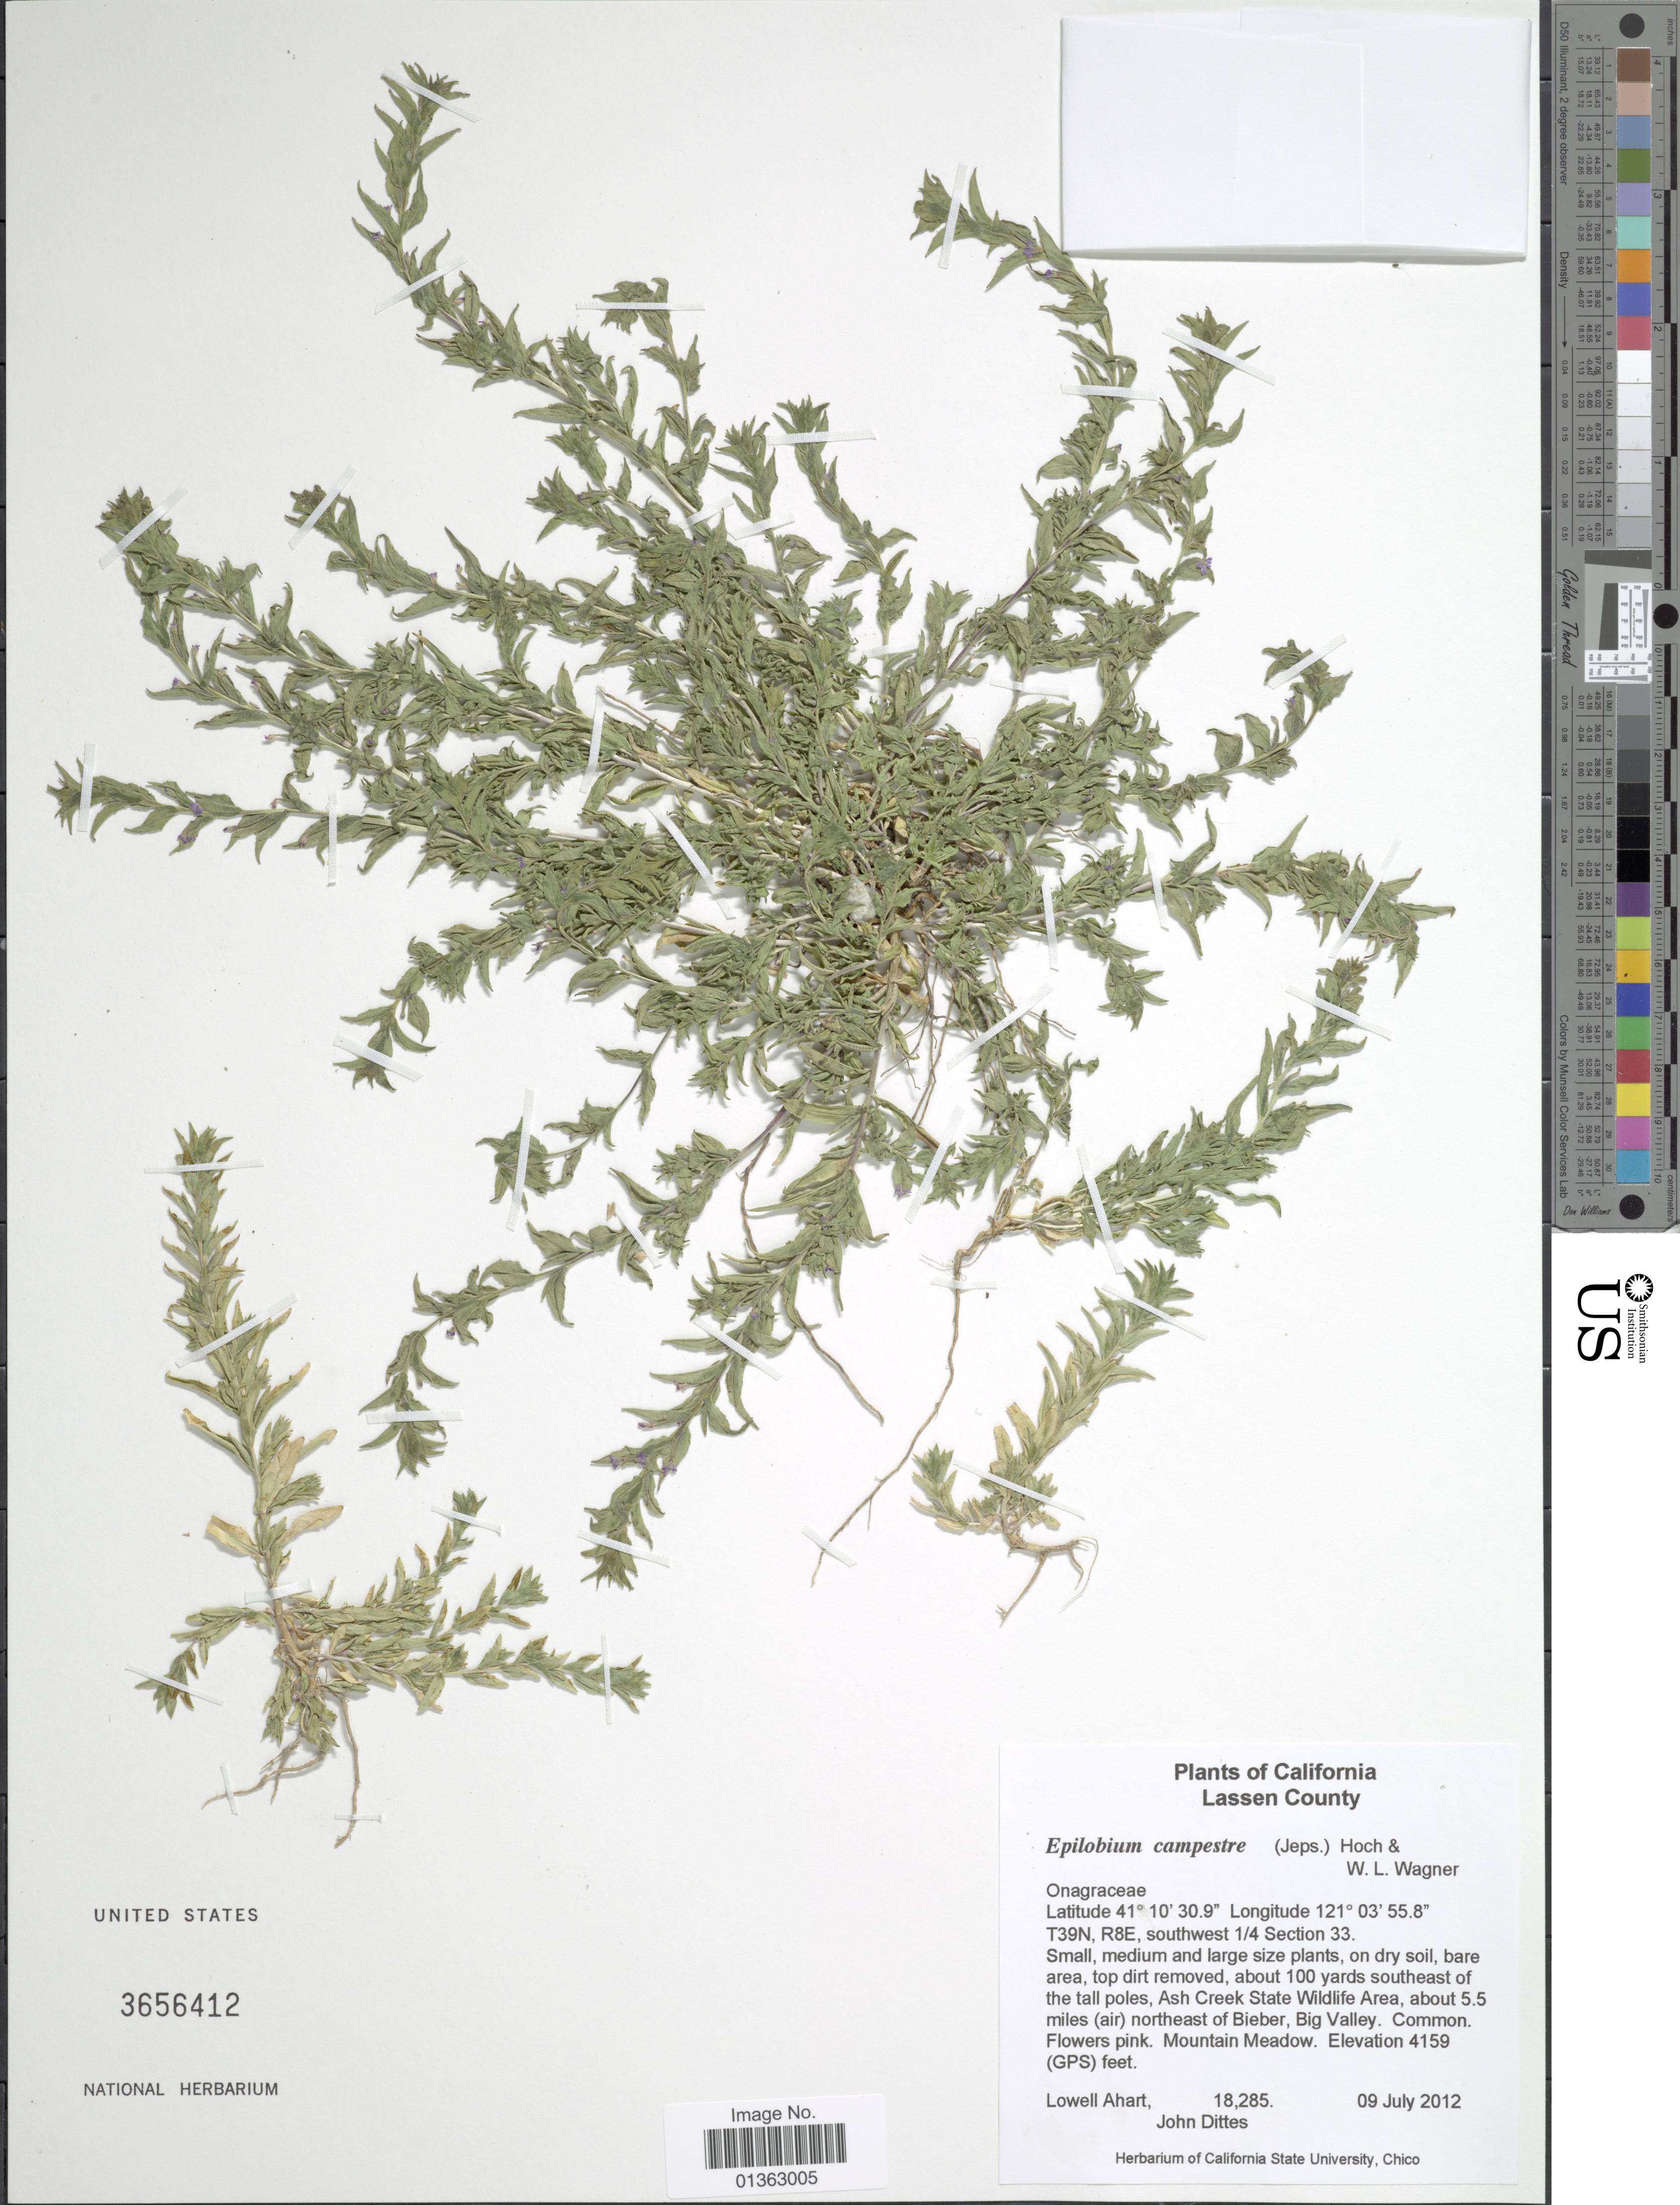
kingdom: Plantae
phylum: Tracheophyta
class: Magnoliopsida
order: Myrtales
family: Onagraceae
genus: Epilobium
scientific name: Epilobium campestre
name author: (Jeps.) Hoch & W.L. Wagner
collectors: L. Ahart & J. Dittes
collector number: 18285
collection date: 2012-07-09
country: United States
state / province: California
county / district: Lassen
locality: Lassen County. About 100 yards southeast of the tall poles, Ash Creek State Wildlife Area, about 5.5 miles (air) northeast of Bieber, Big Valley.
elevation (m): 1268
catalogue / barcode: US 3656412